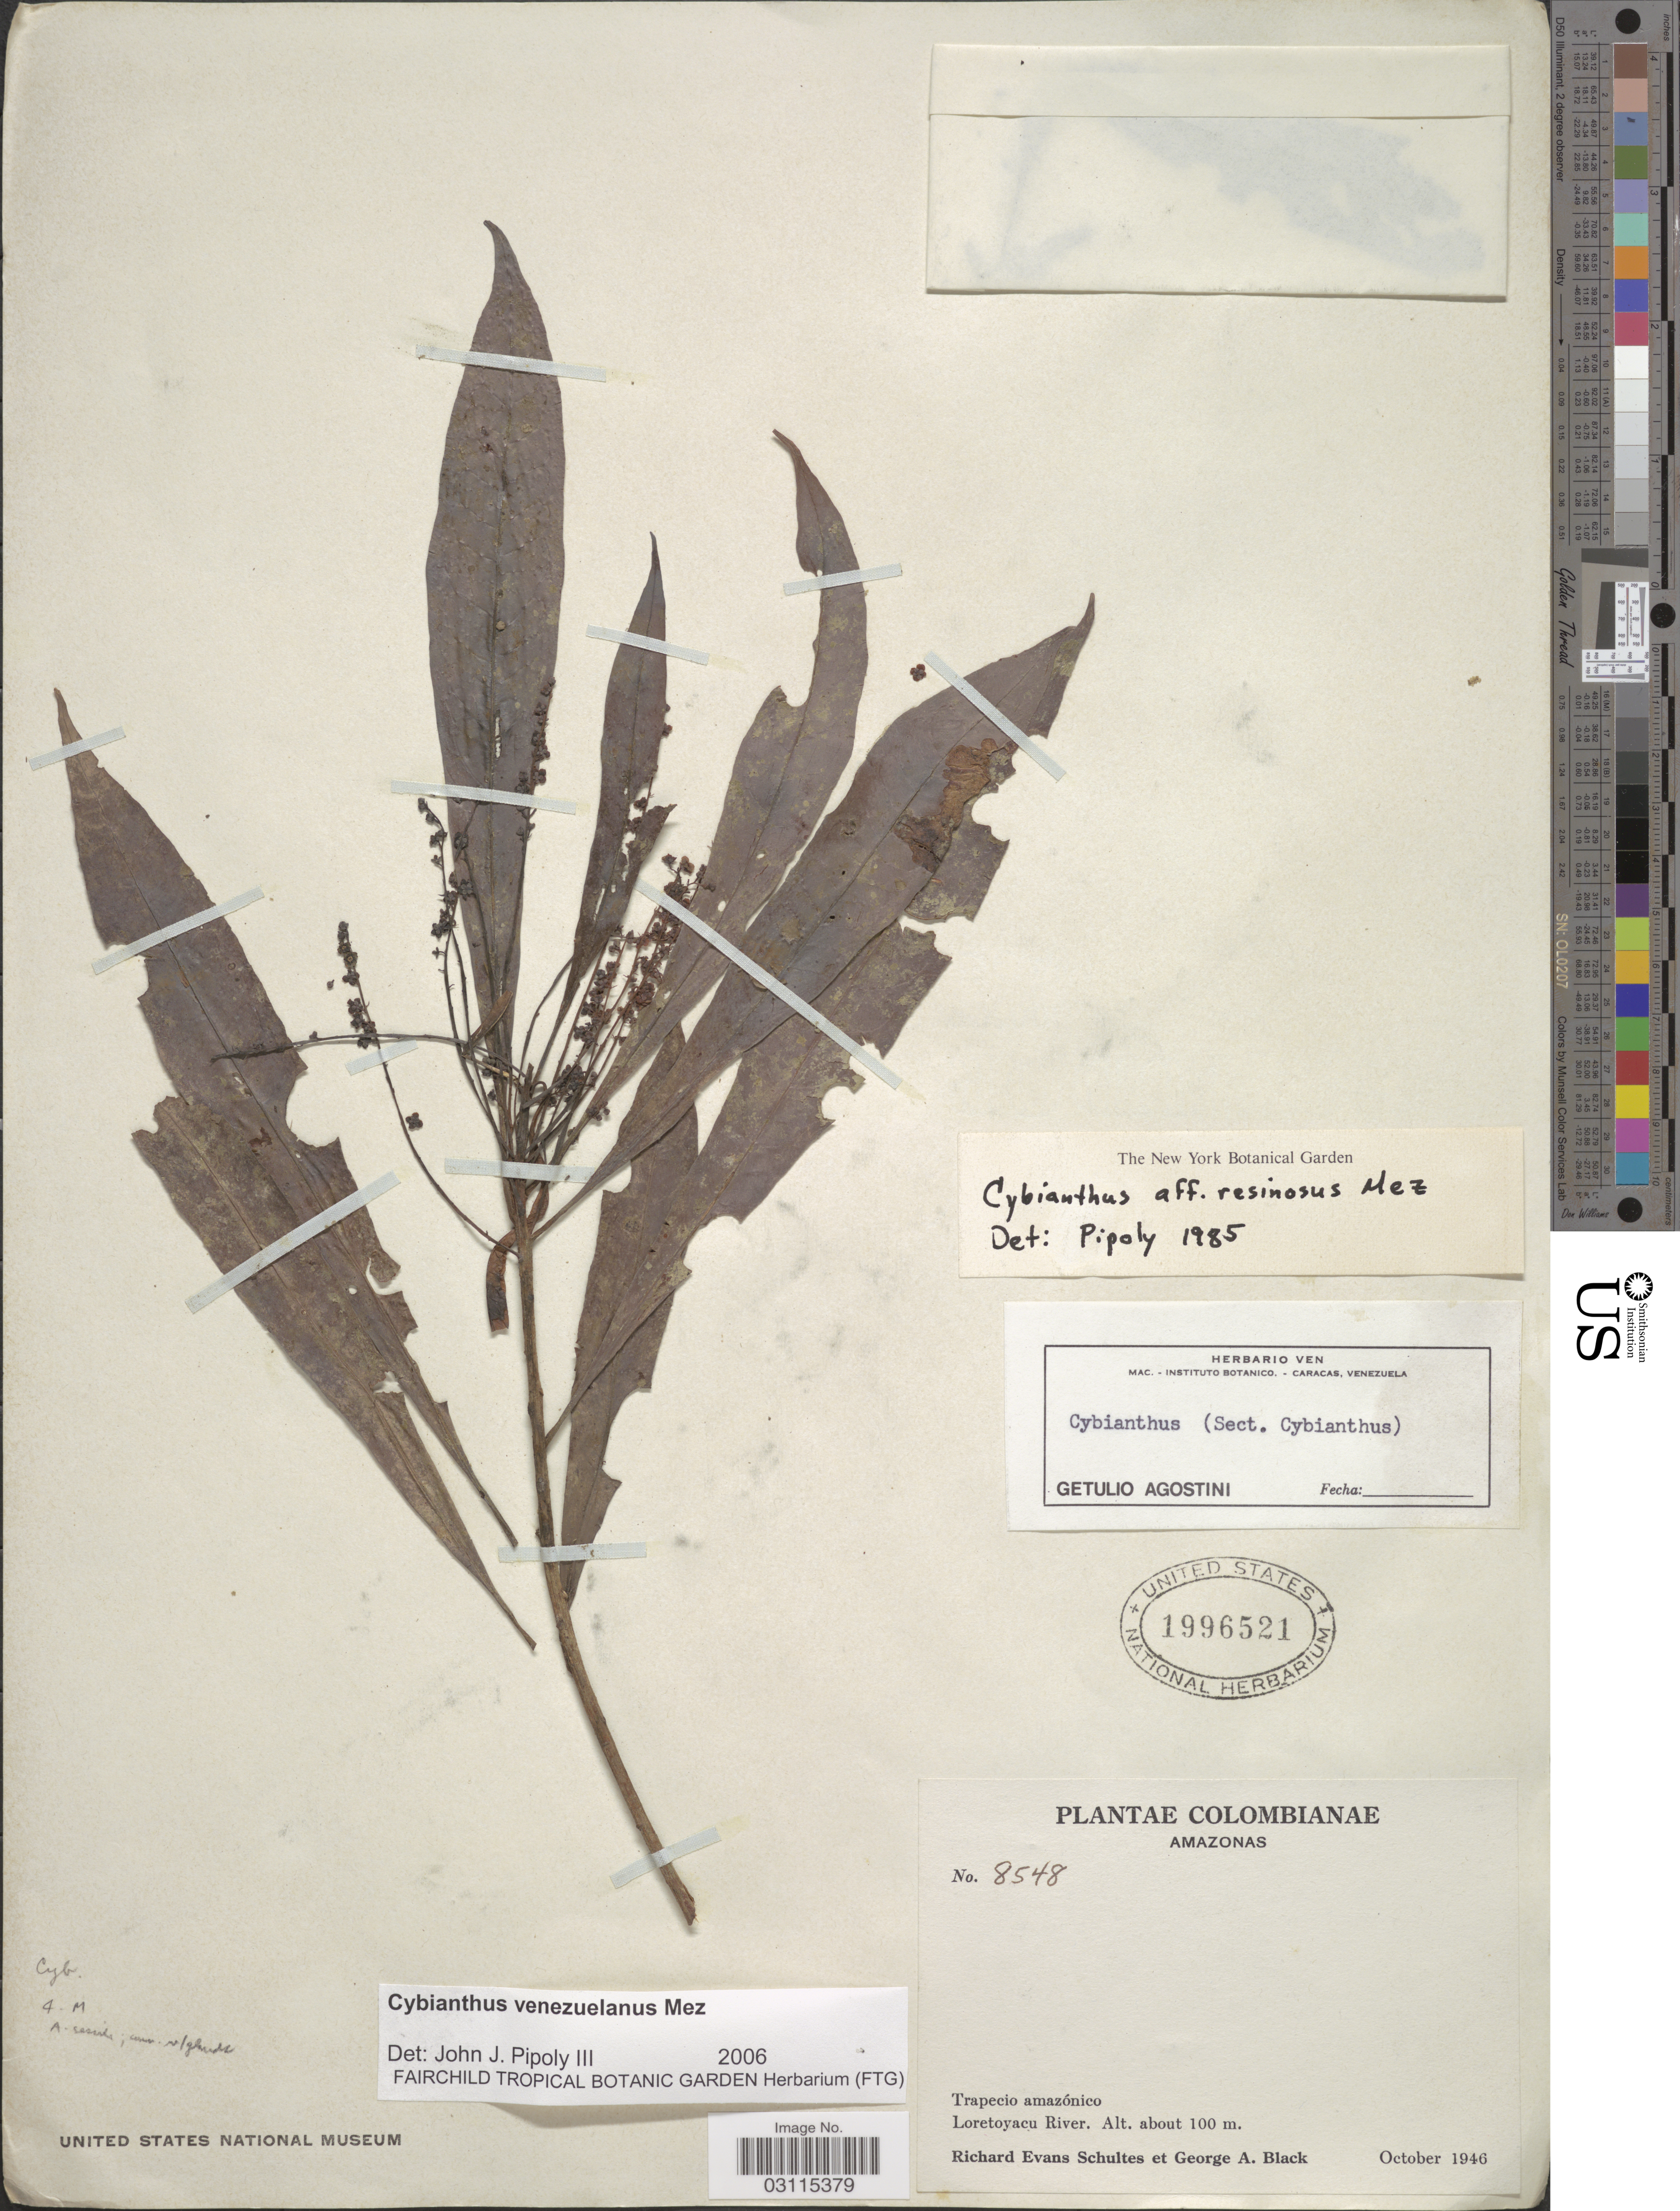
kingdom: Plantae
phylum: Tracheophyta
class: Magnoliopsida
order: Ericales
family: Primulaceae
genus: Cybianthus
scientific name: Cybianthus venezuelanus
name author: Mez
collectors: R. E. Schultes & G. A. Black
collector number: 8548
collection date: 1946-10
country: Colombia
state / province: Amazônas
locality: Colombianae. Vaupes. Amazonas. Trapecio amazónico. Loretoyacu River.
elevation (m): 100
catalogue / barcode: US 1996521